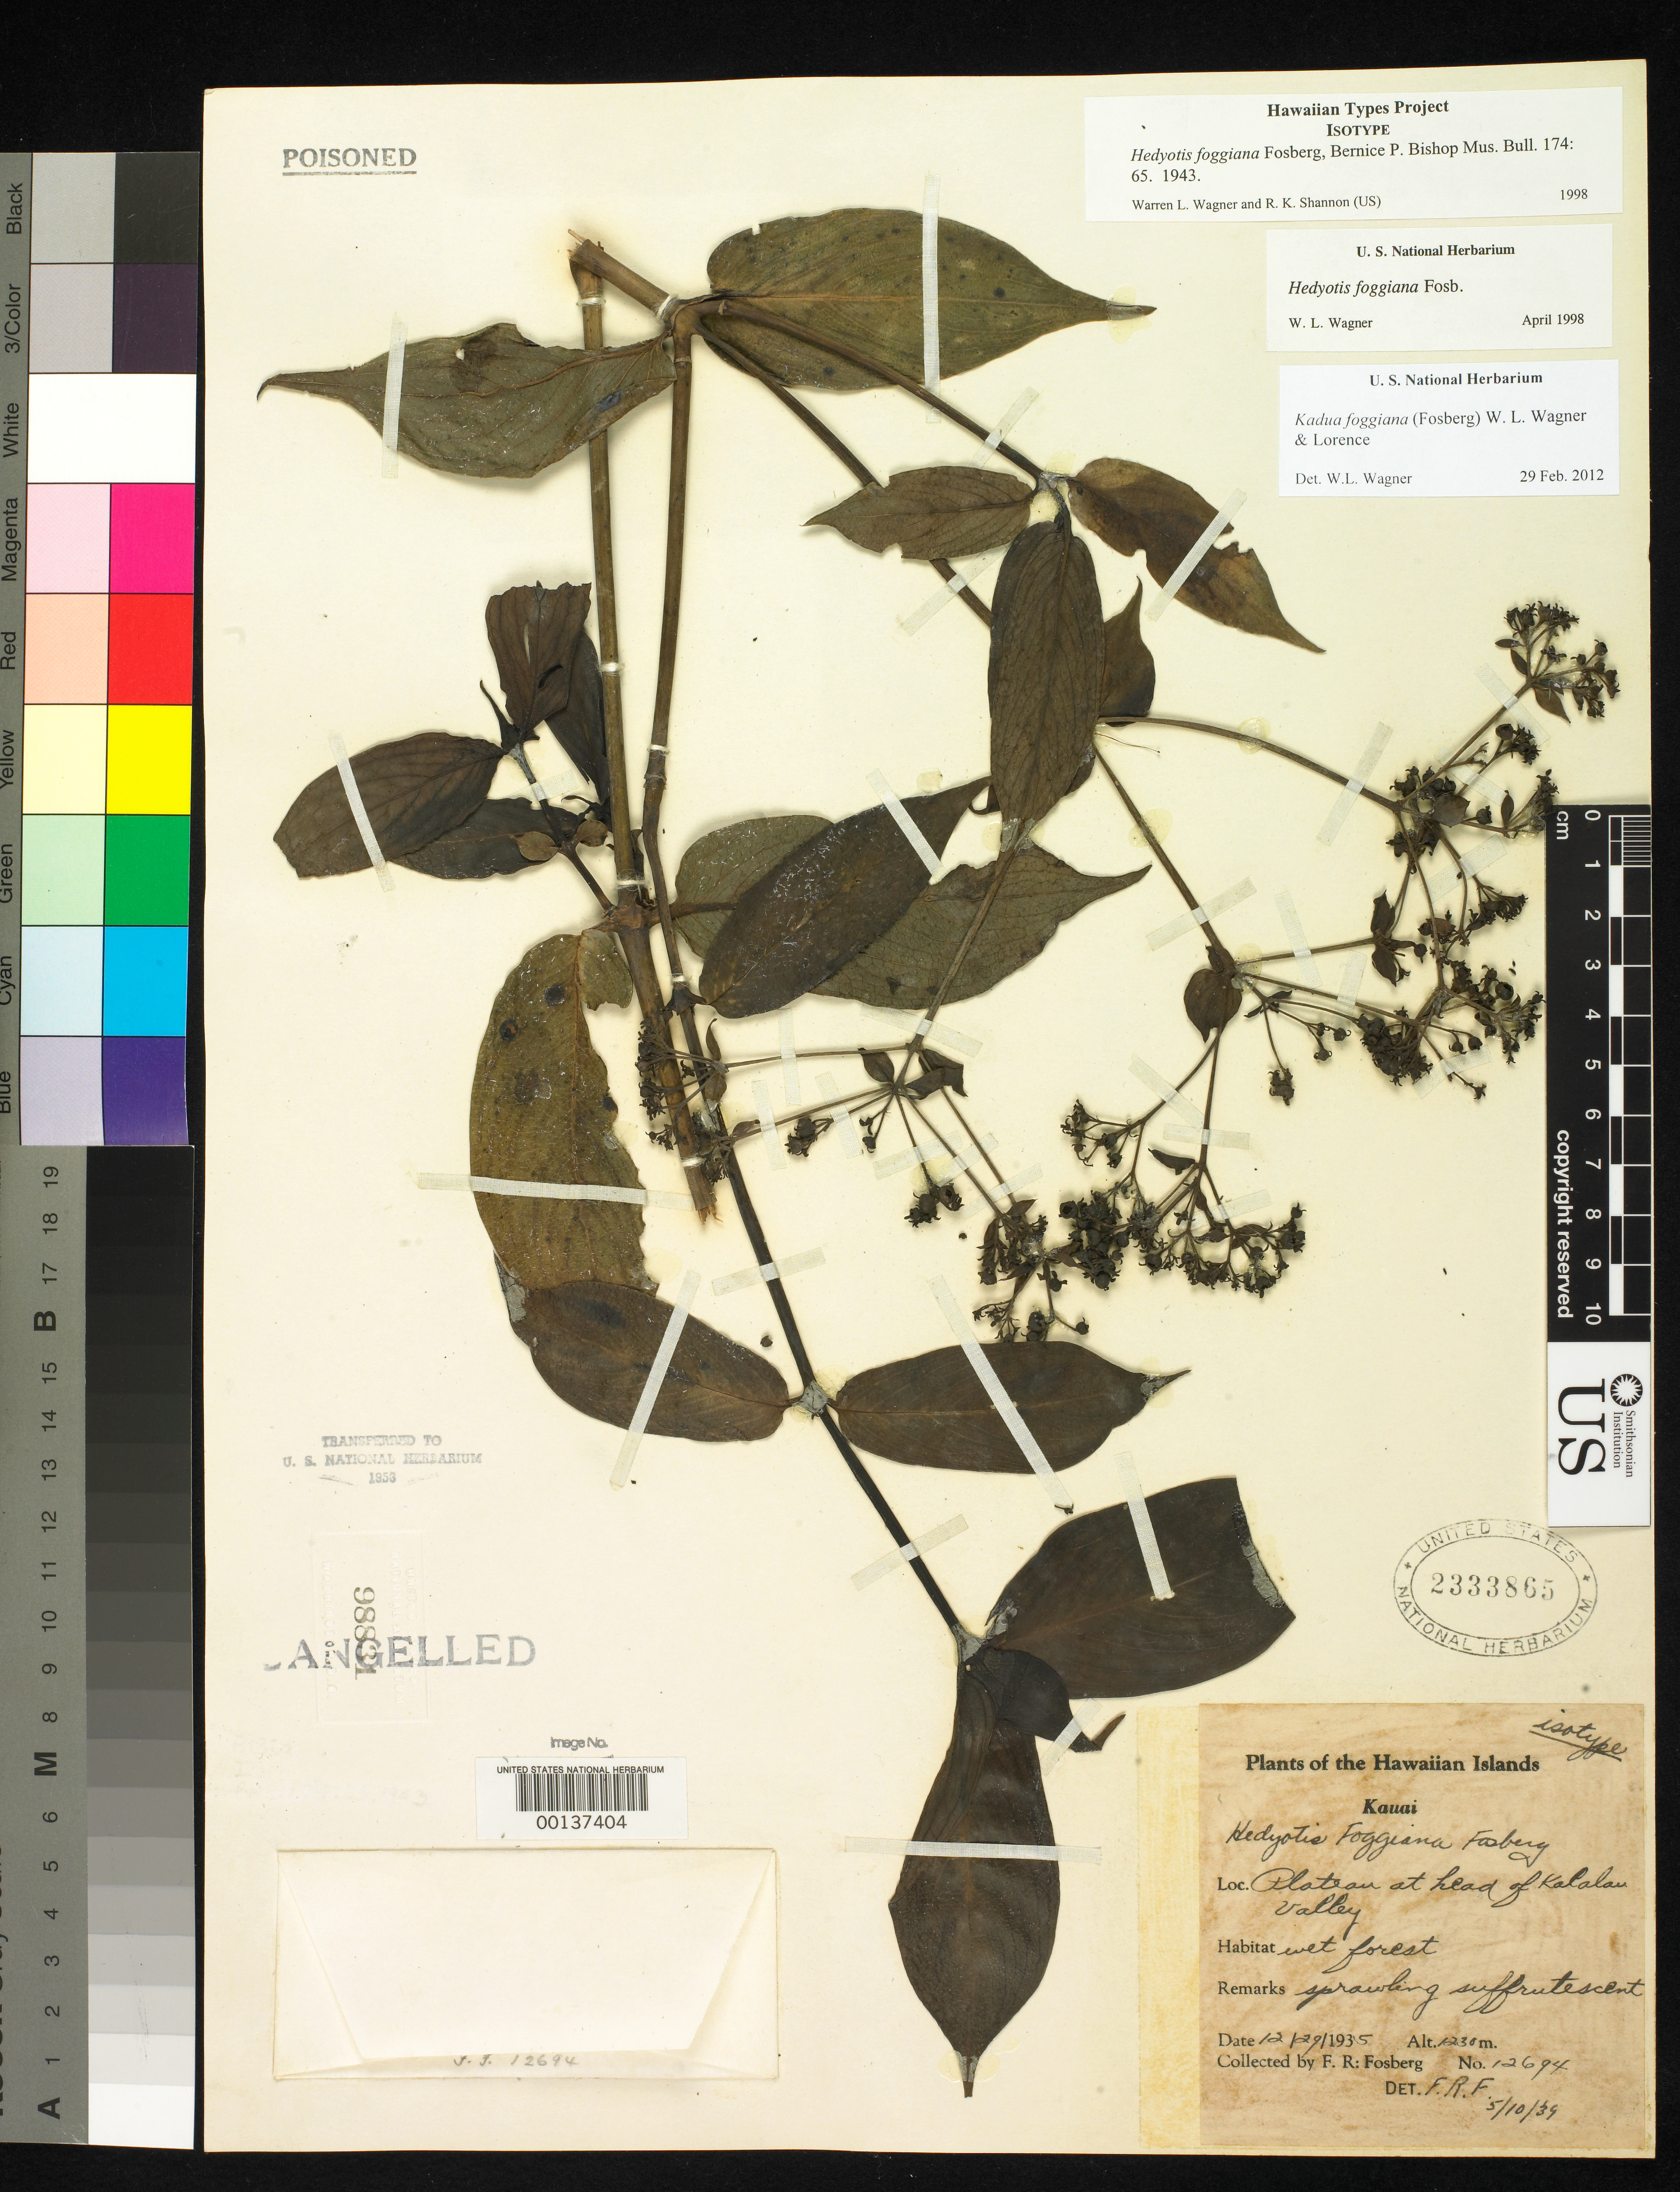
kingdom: Plantae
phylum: Tracheophyta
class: Magnoliopsida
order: Gentianales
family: Rubiaceae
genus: Hedyotis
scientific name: Hedyotis foggiana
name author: Fosberg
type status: Isotype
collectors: F. R. Fosberg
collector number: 12694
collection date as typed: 29 Dec 1935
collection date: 1935-12-29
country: United States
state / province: Hawaii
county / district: Kauai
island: Kaua'i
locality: Plateau at head of Kalau Valley.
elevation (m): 1230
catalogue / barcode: US 2333865